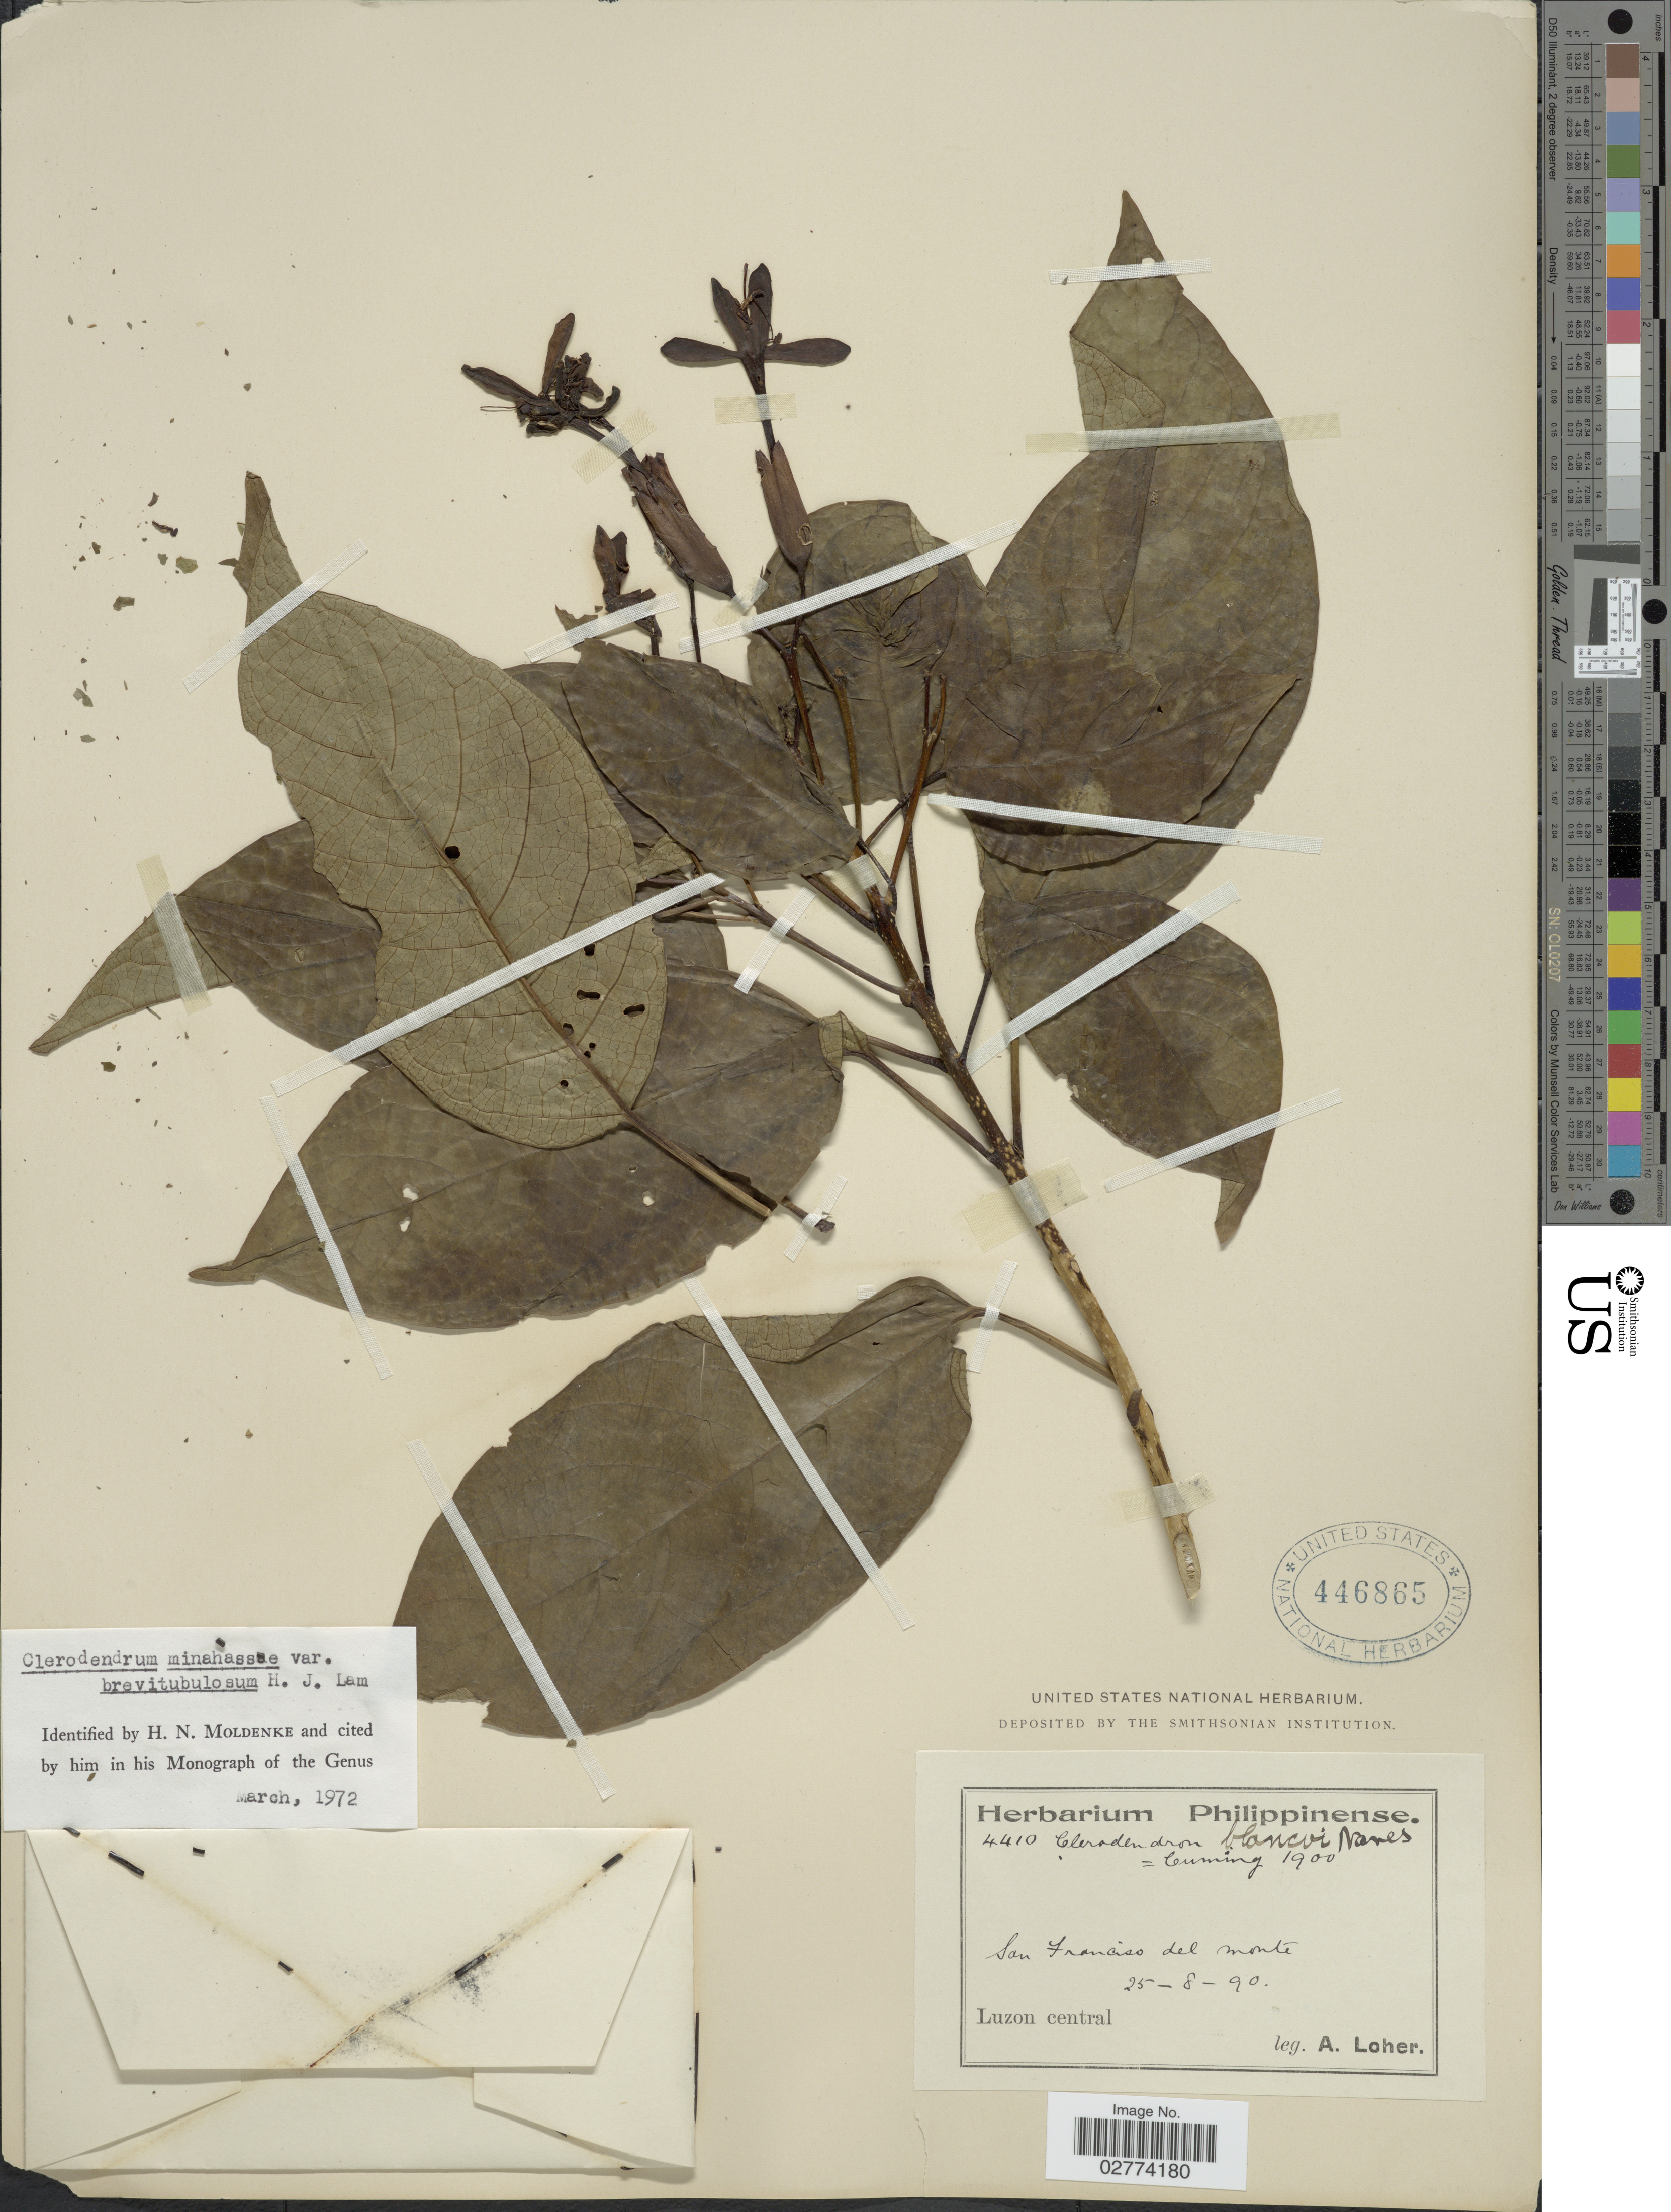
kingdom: Plantae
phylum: Tracheophyta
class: Magnoliopsida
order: Lamiales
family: Lamiaceae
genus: Clerodendrum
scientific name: Clerodendrum minahassae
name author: Teysm. & Binn.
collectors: A. Loher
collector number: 4410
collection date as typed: Transcribed d/m/y: 25/8/90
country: Philippines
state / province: Central Luzon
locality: San Francisco del Monte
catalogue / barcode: US 446865